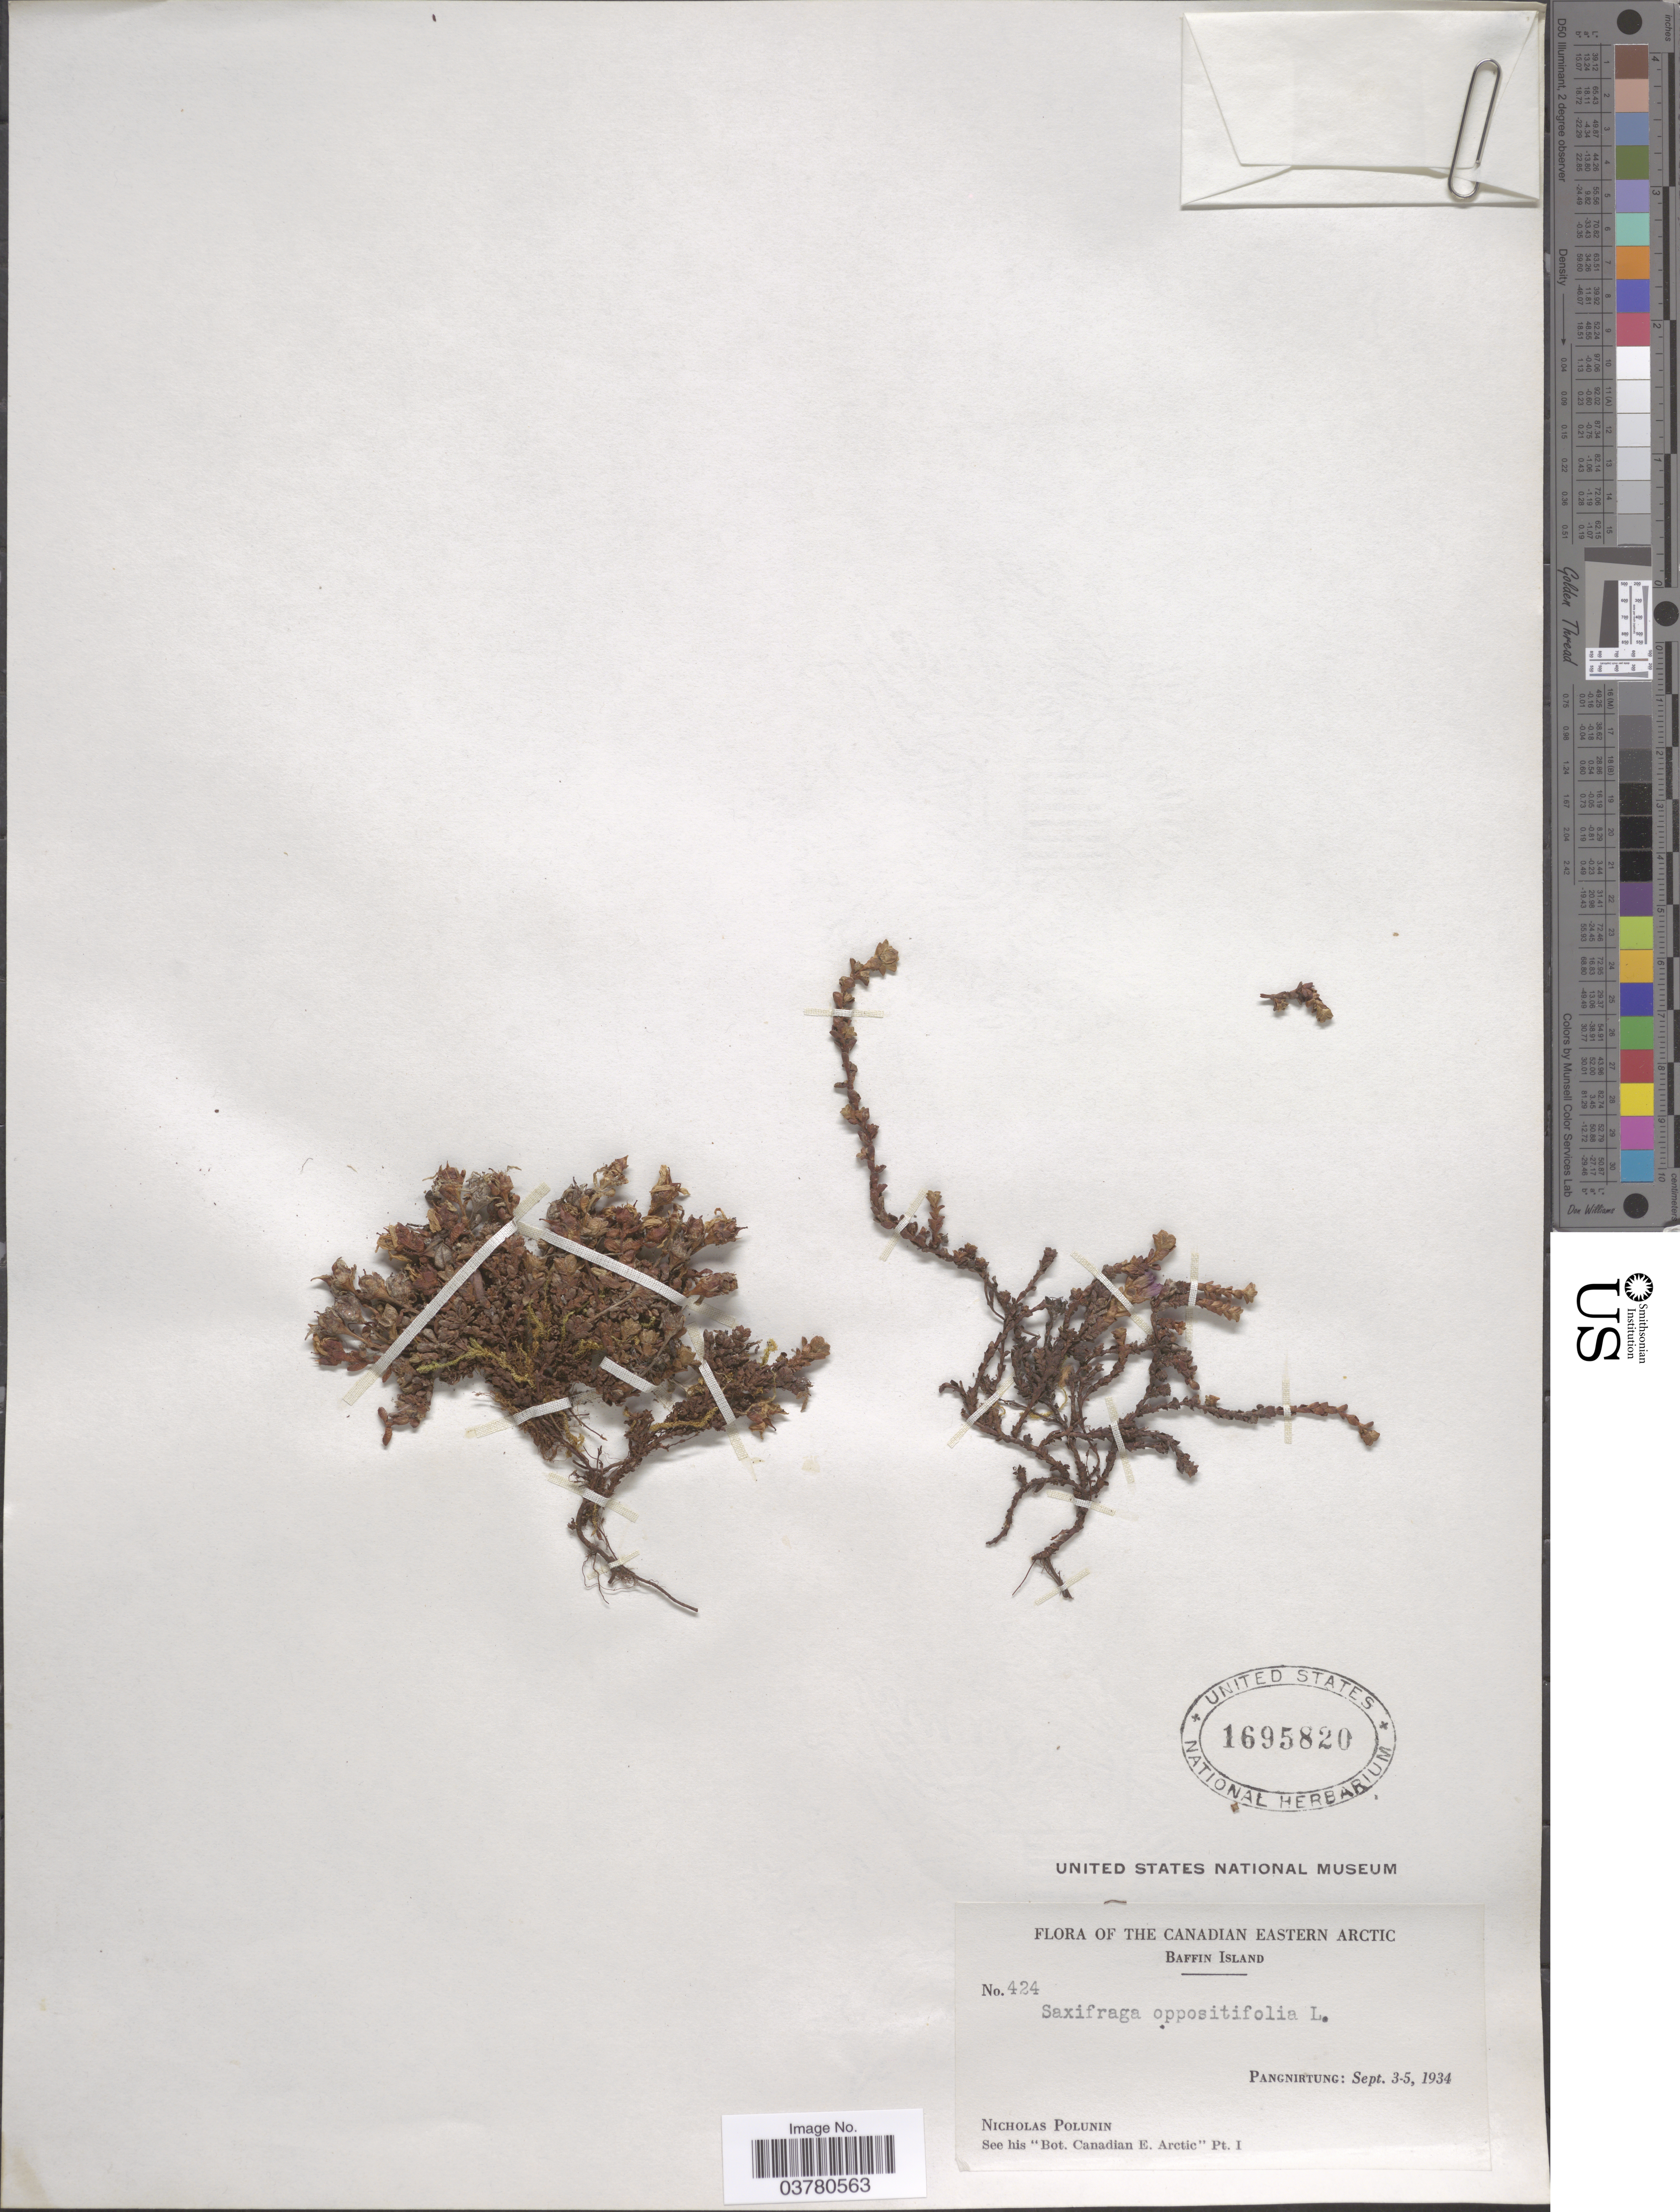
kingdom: Plantae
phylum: Tracheophyta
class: Magnoliopsida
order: Saxifragales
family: Saxifragaceae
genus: Saxifraga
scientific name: Saxifraga oppositifolia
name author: L.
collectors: N. V. Polunin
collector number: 424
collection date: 1934-09-03/1934-09-05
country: Canada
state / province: Nunavut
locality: The Canadian Eastern Arctic. Baffin Island. Pangnirtung.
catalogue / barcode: US 1695820